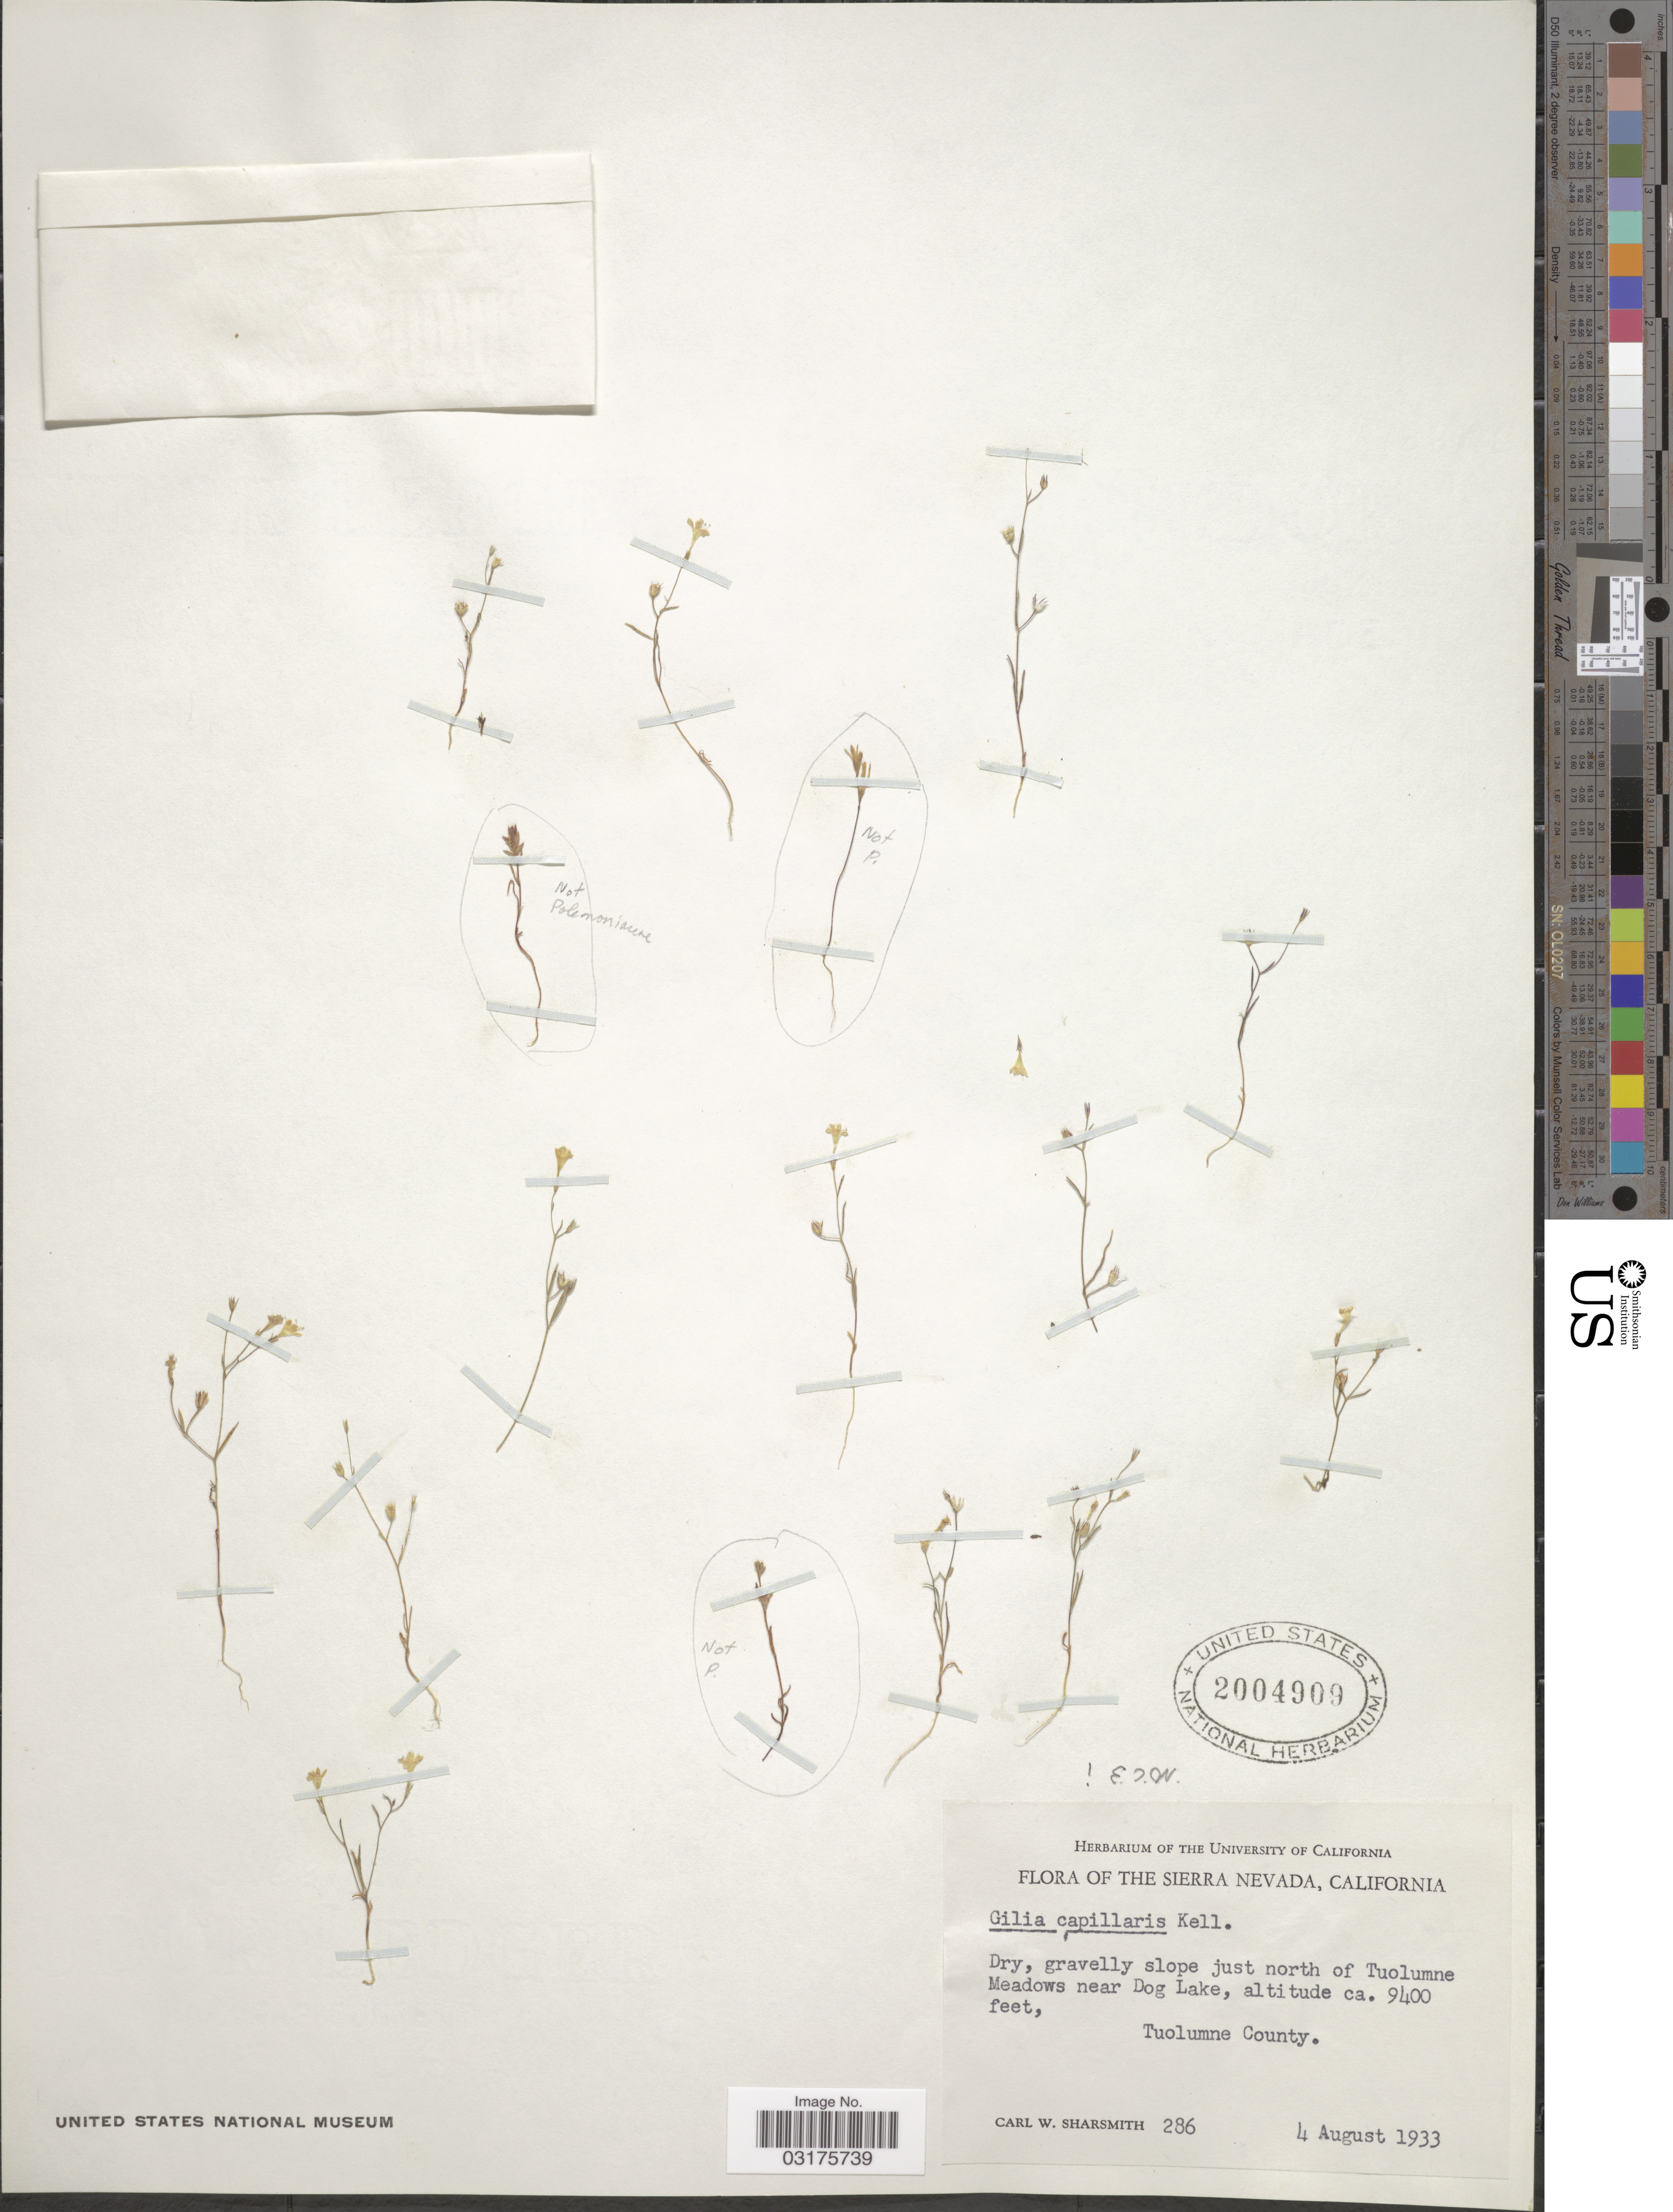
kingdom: Plantae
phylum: Tracheophyta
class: Magnoliopsida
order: Ericales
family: Polemoniaceae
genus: Navarretia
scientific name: Navarretia capillaris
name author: (Kellogg) Kuntze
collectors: C. Sharsmith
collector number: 286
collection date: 1933-08-04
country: United States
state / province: California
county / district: Tuolumne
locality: The Sierra Nevada. Dry, gravelly slope just north of Tuolumne Meadows near Dog Lake, Tuolumne County.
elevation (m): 2865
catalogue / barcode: US 2004909